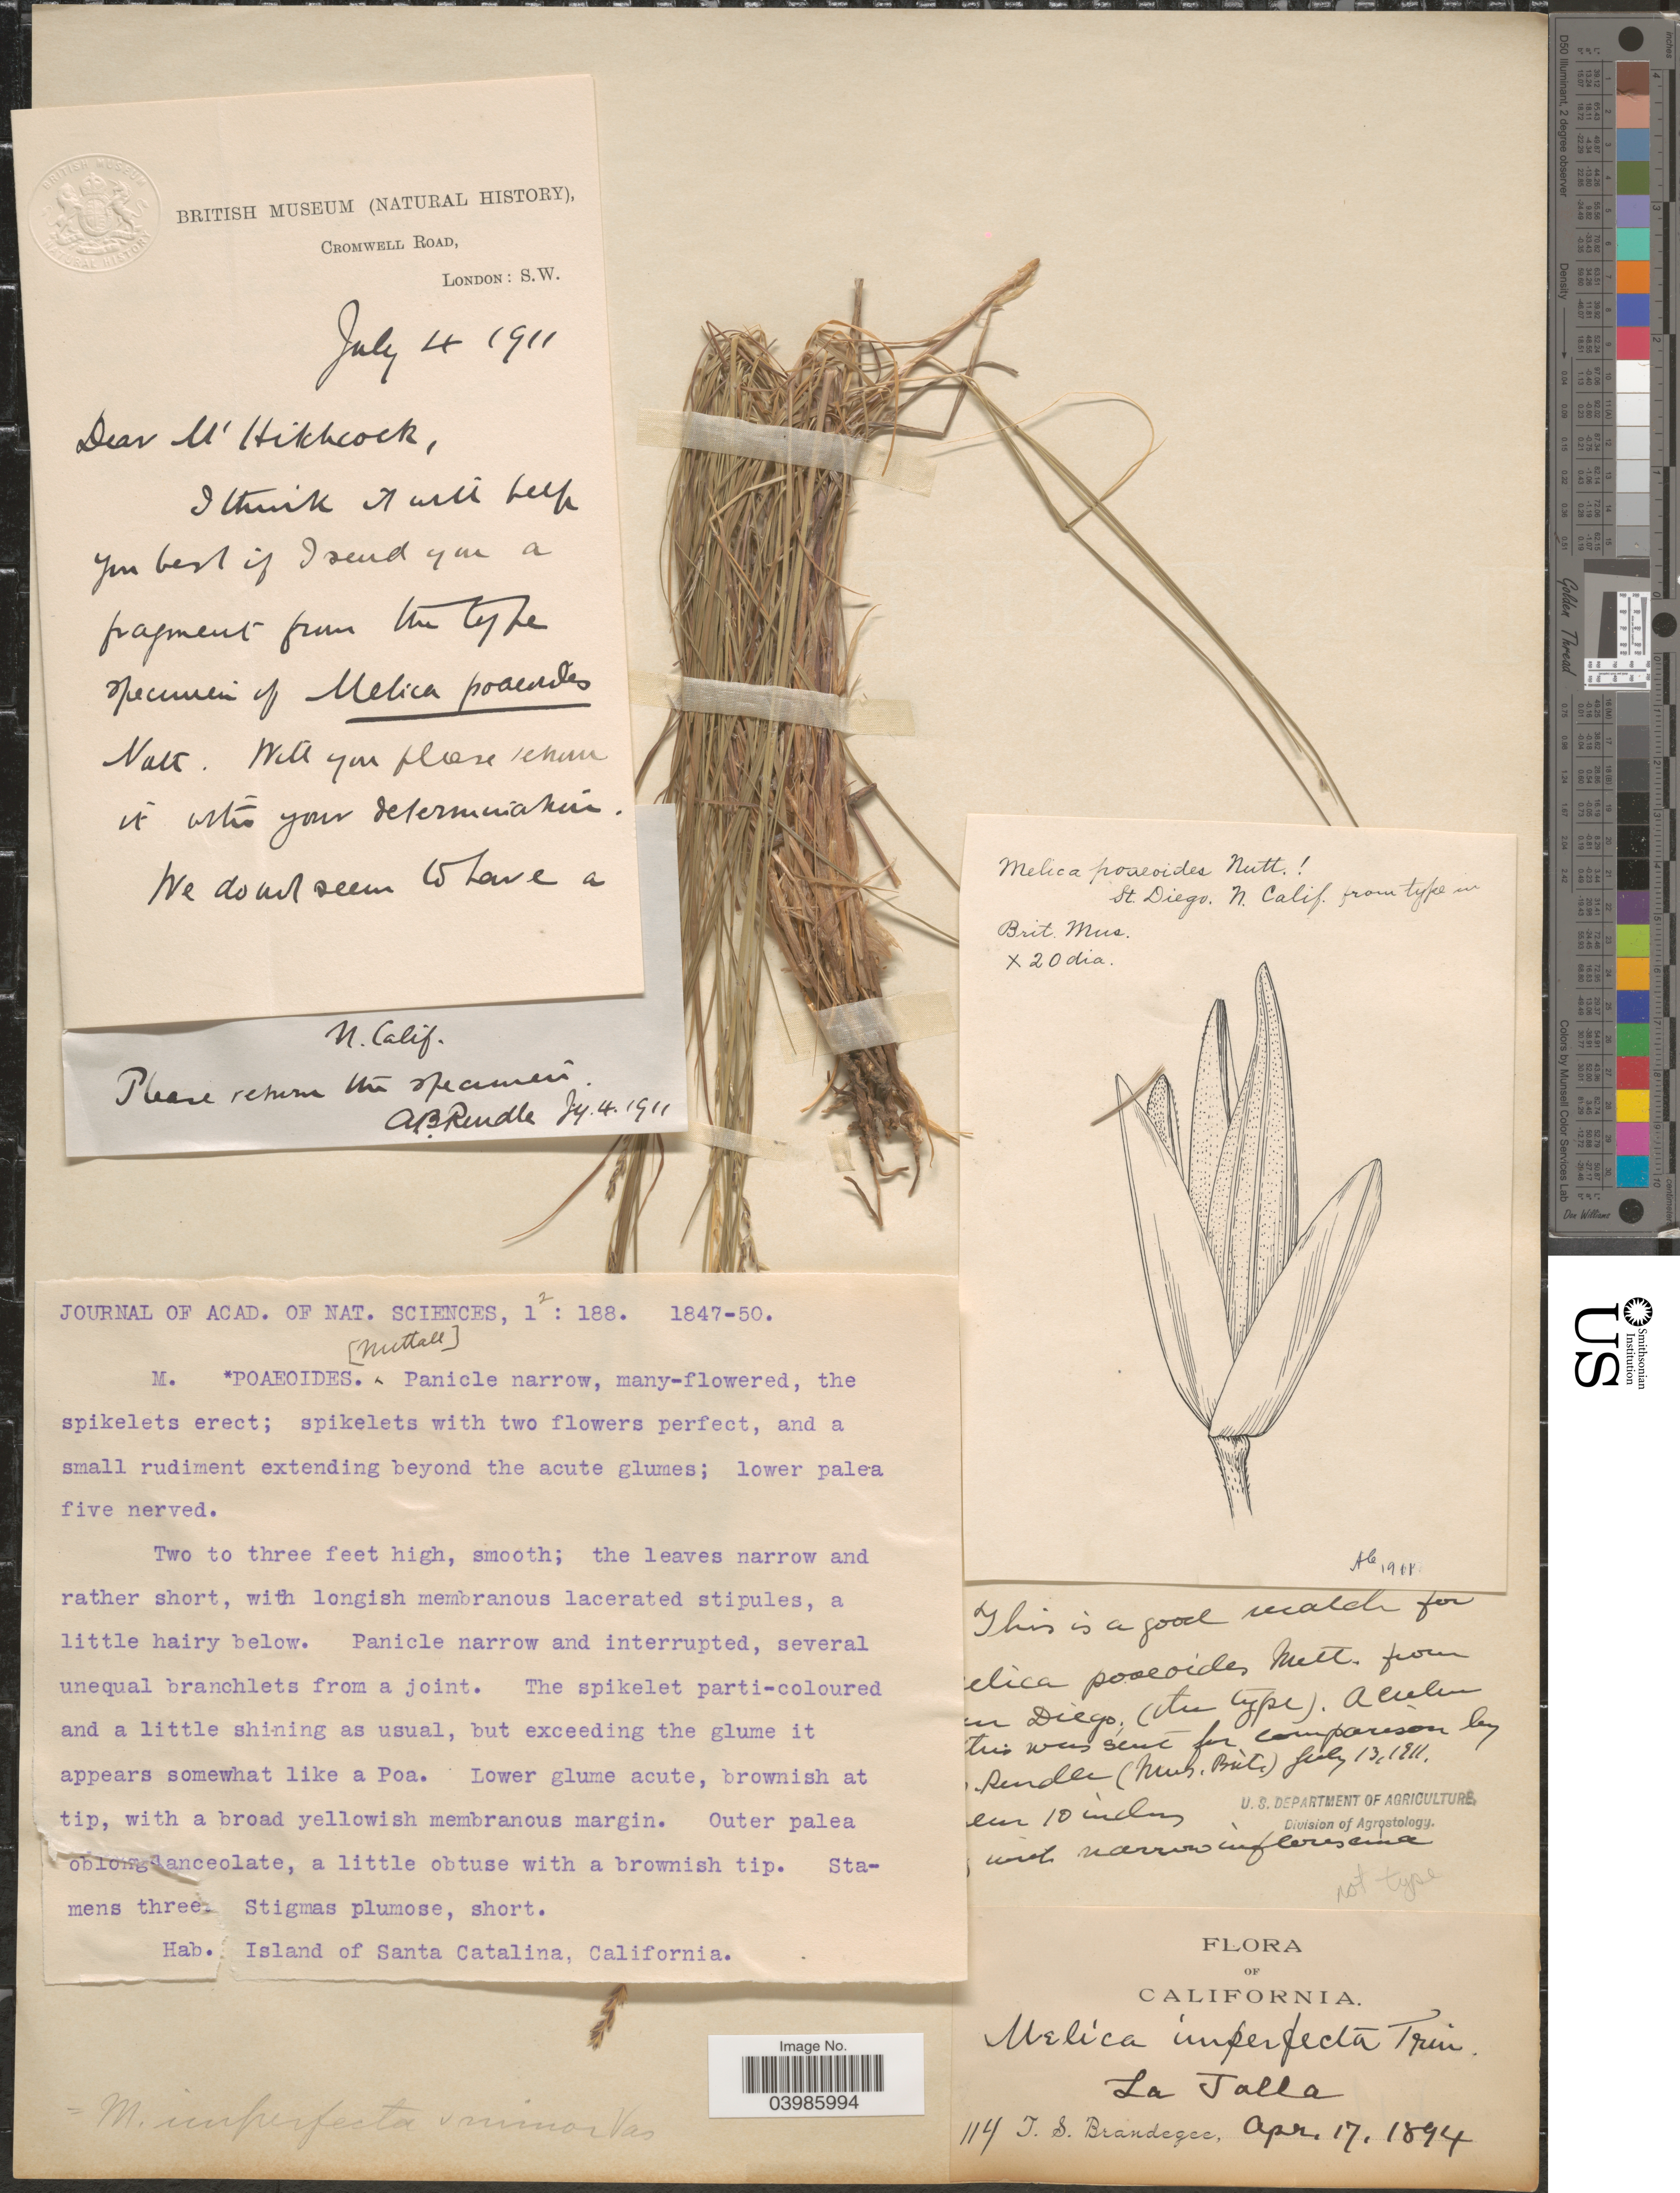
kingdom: Plantae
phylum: Tracheophyta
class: Liliopsida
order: Poales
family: Poaceae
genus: Melica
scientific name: Melica imperfecta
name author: Trin.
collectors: T. S. Brandegee (herbarium)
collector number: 114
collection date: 1894-04-17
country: United States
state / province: California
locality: La Talla.